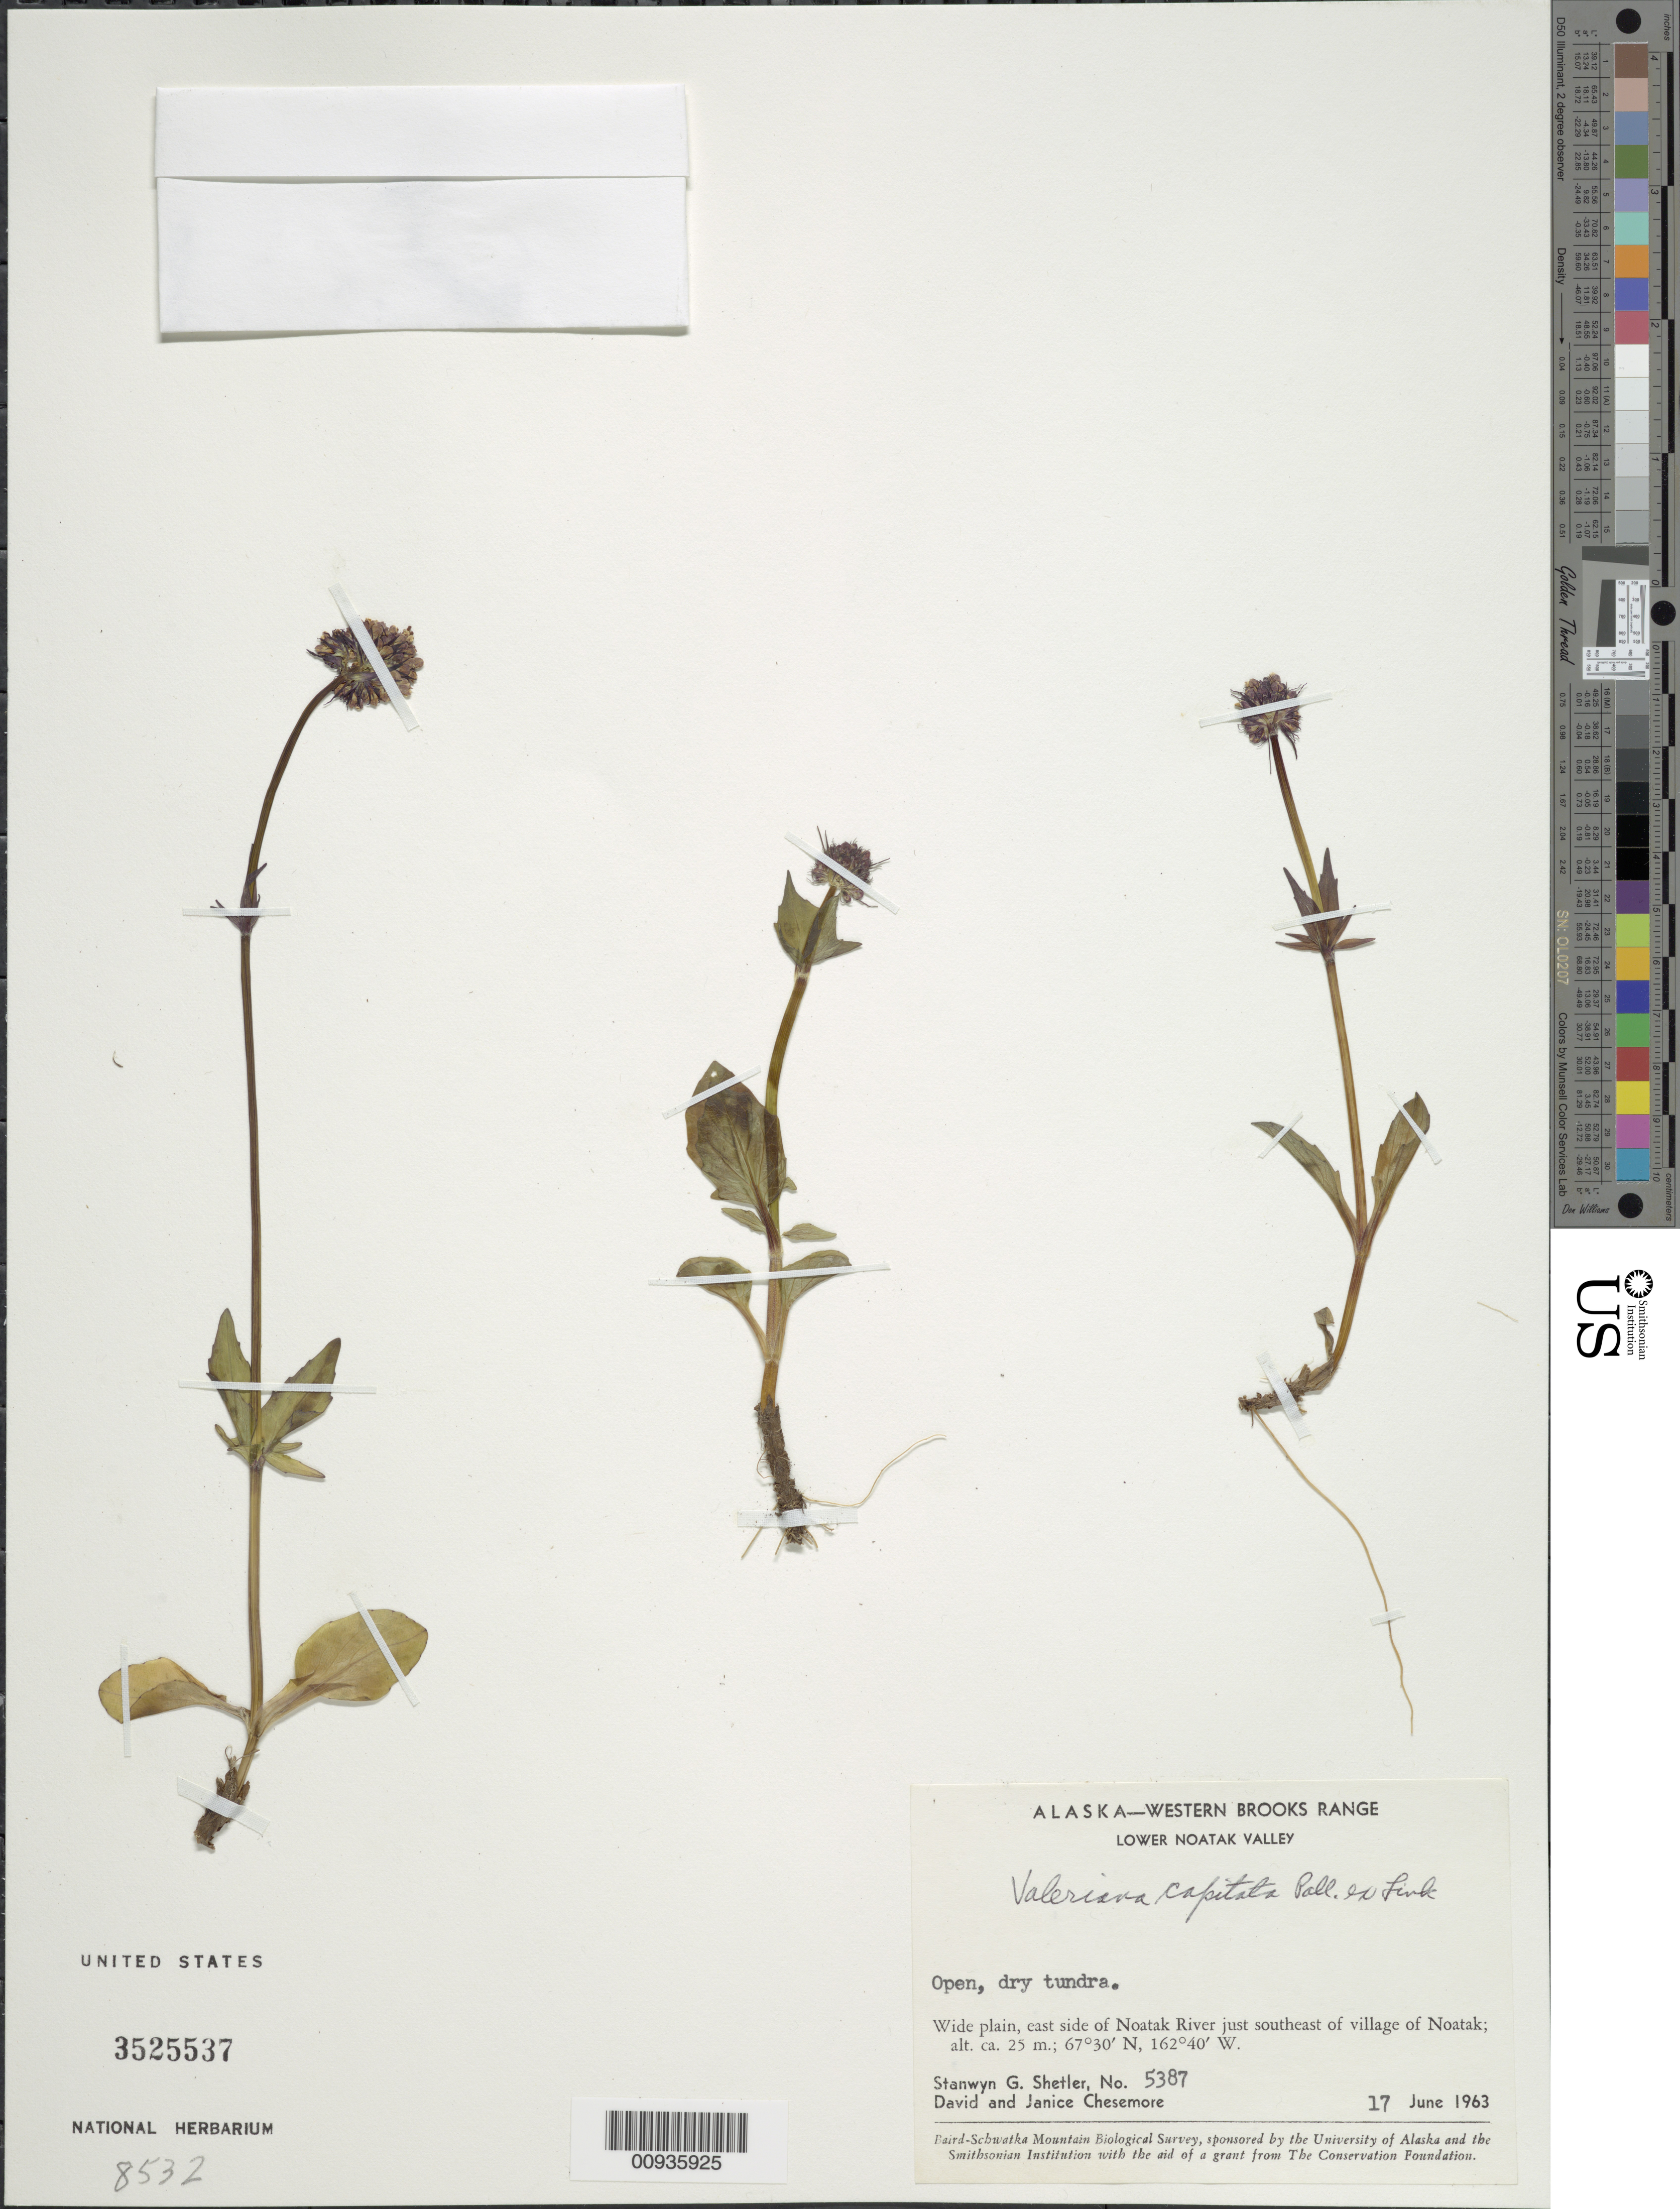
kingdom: Plantae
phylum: Tracheophyta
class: Magnoliopsida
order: Dipsacales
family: Caprifoliaceae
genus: Valeriana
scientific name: Valeriana capitata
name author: Link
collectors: S. Shetler, D. Chesemore & J. Chesemore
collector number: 5387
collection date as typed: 17 Jun 1963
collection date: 1963-06-17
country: United States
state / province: Alaska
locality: East side of Noatak River just southeast of village of Noatak. Western Brooks Range, Lower Noatak Valley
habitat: Wide plain. Open, dry tundra.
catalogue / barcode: US 3525537